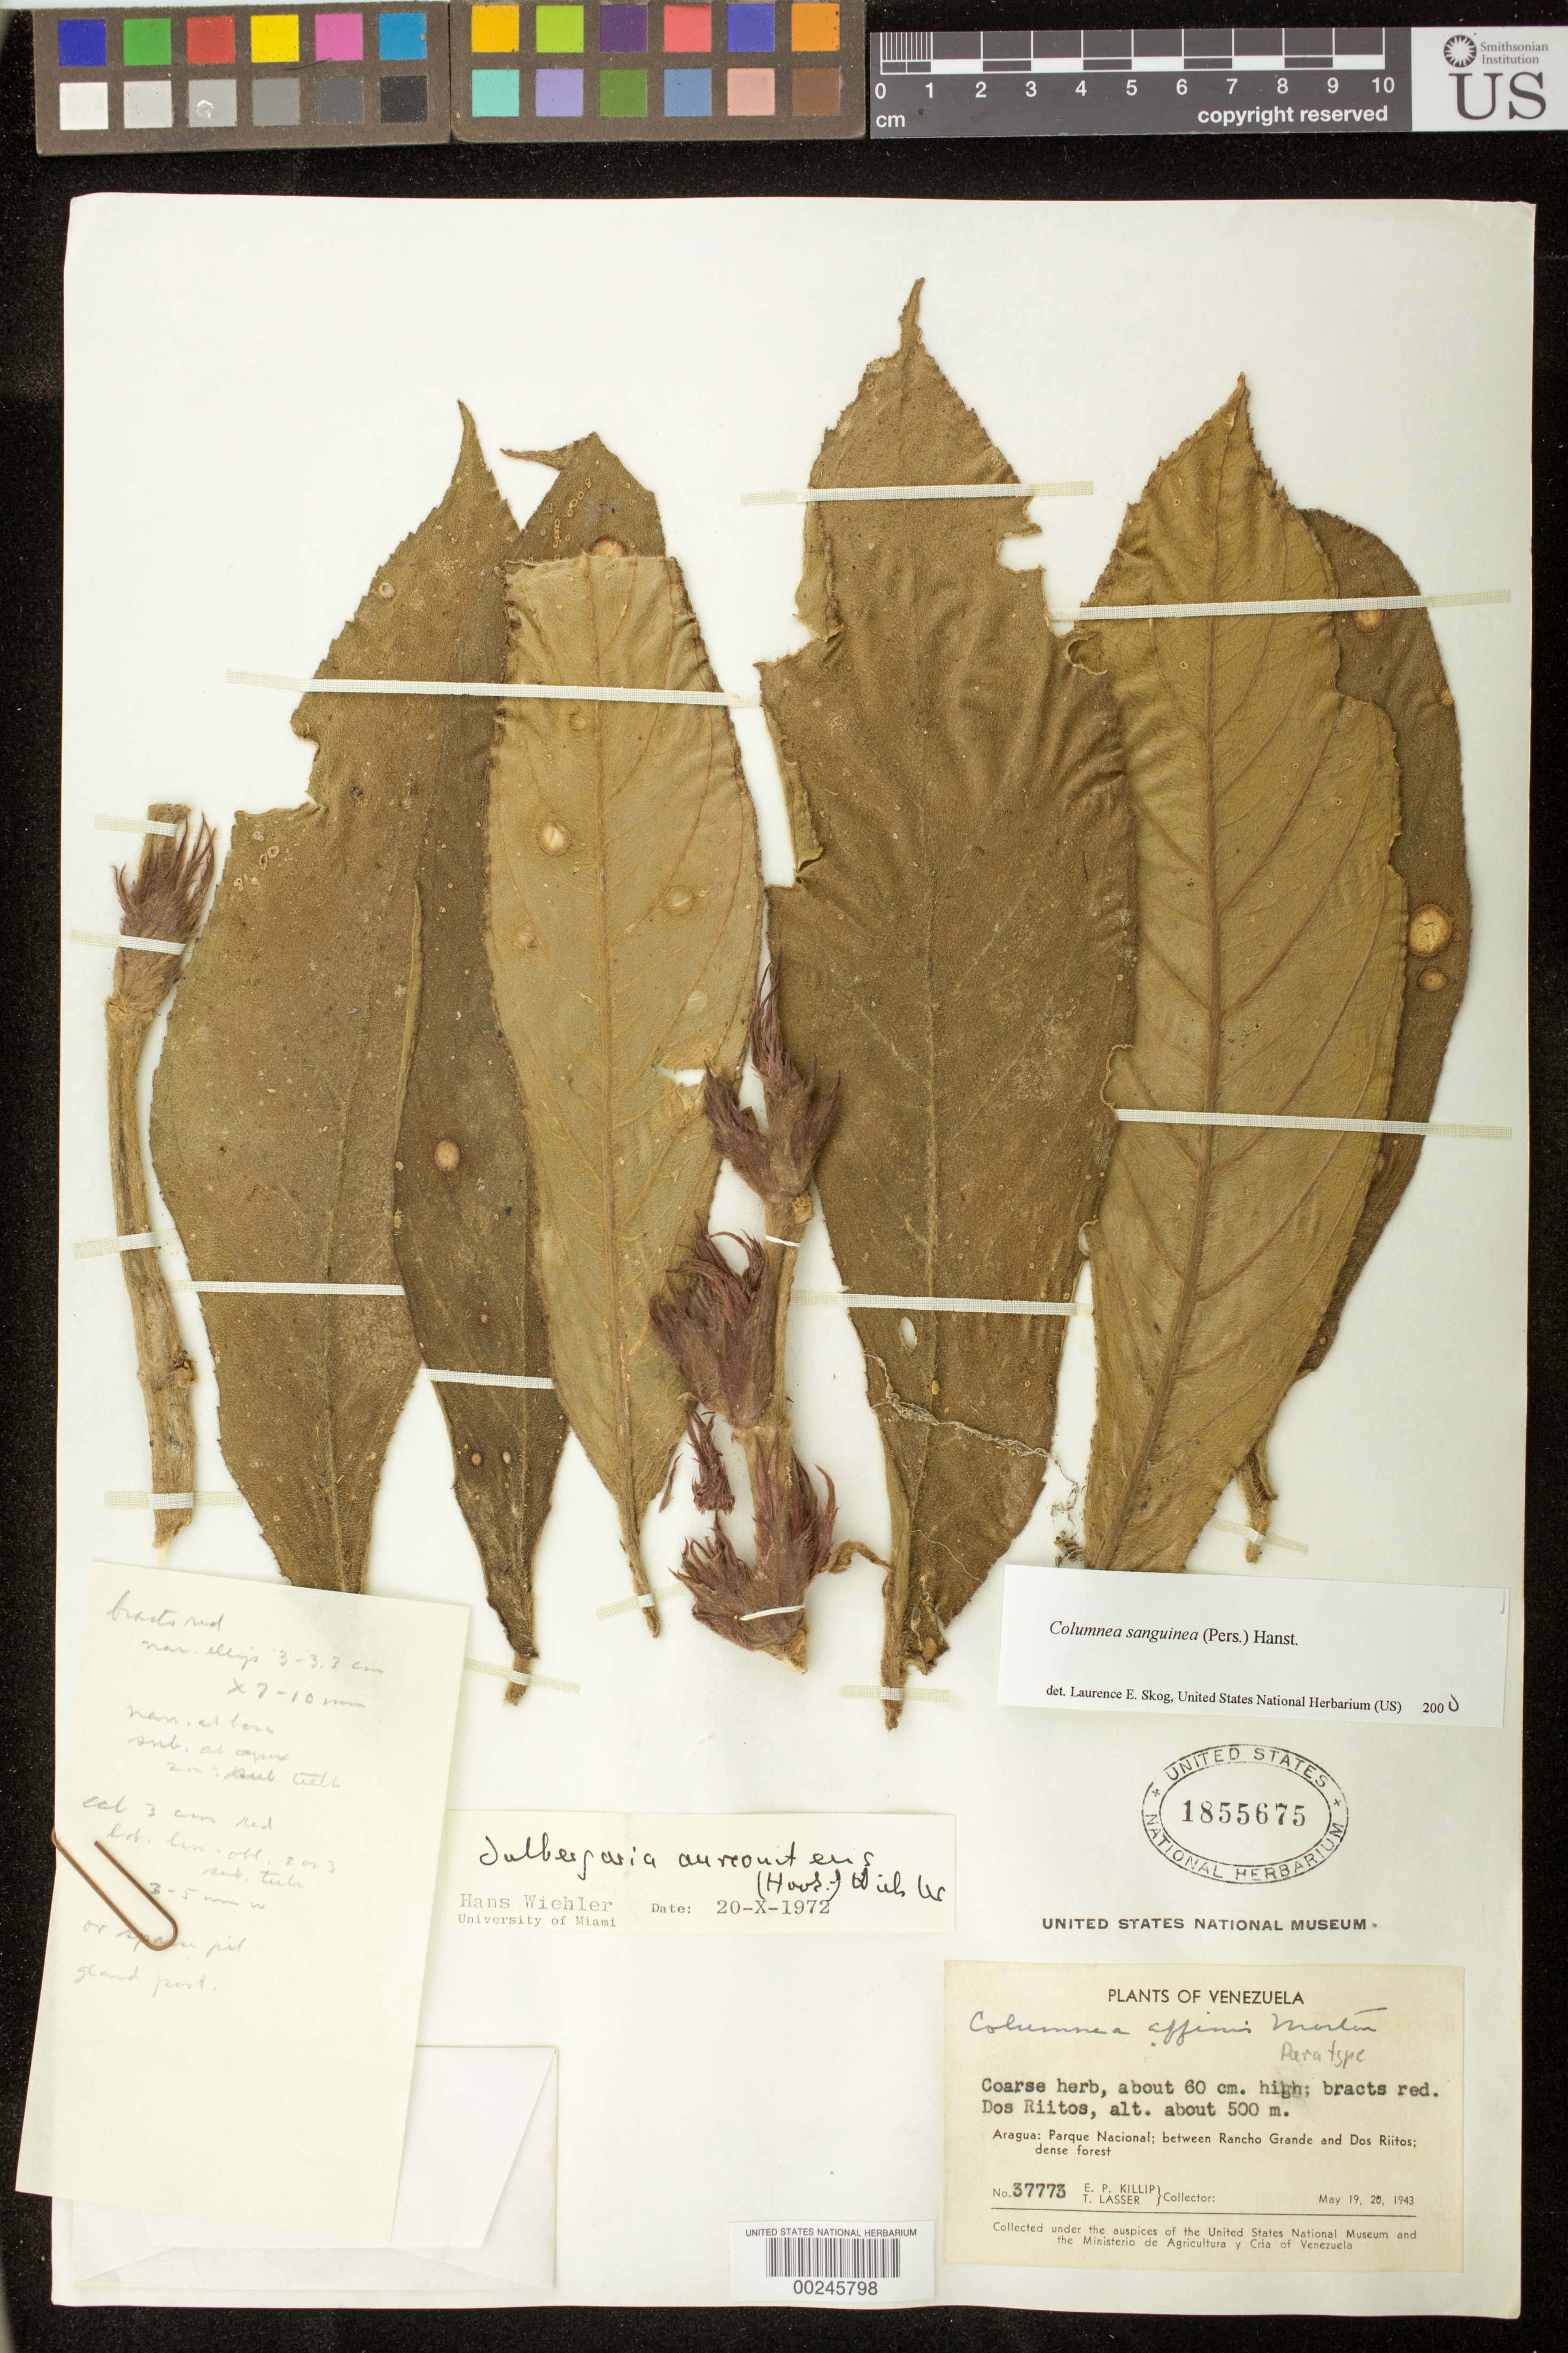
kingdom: Plantae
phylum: Tracheophyta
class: Magnoliopsida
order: Lamiales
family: Gesneriaceae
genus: Columnea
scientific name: Columnea sanguinea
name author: (Pers.) Hanst.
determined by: Skog, Laurence E.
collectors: E. P. Killip & T. Lasser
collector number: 37773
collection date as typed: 19-20 May 1943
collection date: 1943-05-19/1943-05-20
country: Venezuela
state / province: Aragua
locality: Parque Nacional; between Rancho Grande and Dos Riitos; Dos Riitos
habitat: Dense forest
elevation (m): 500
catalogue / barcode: US 1855675